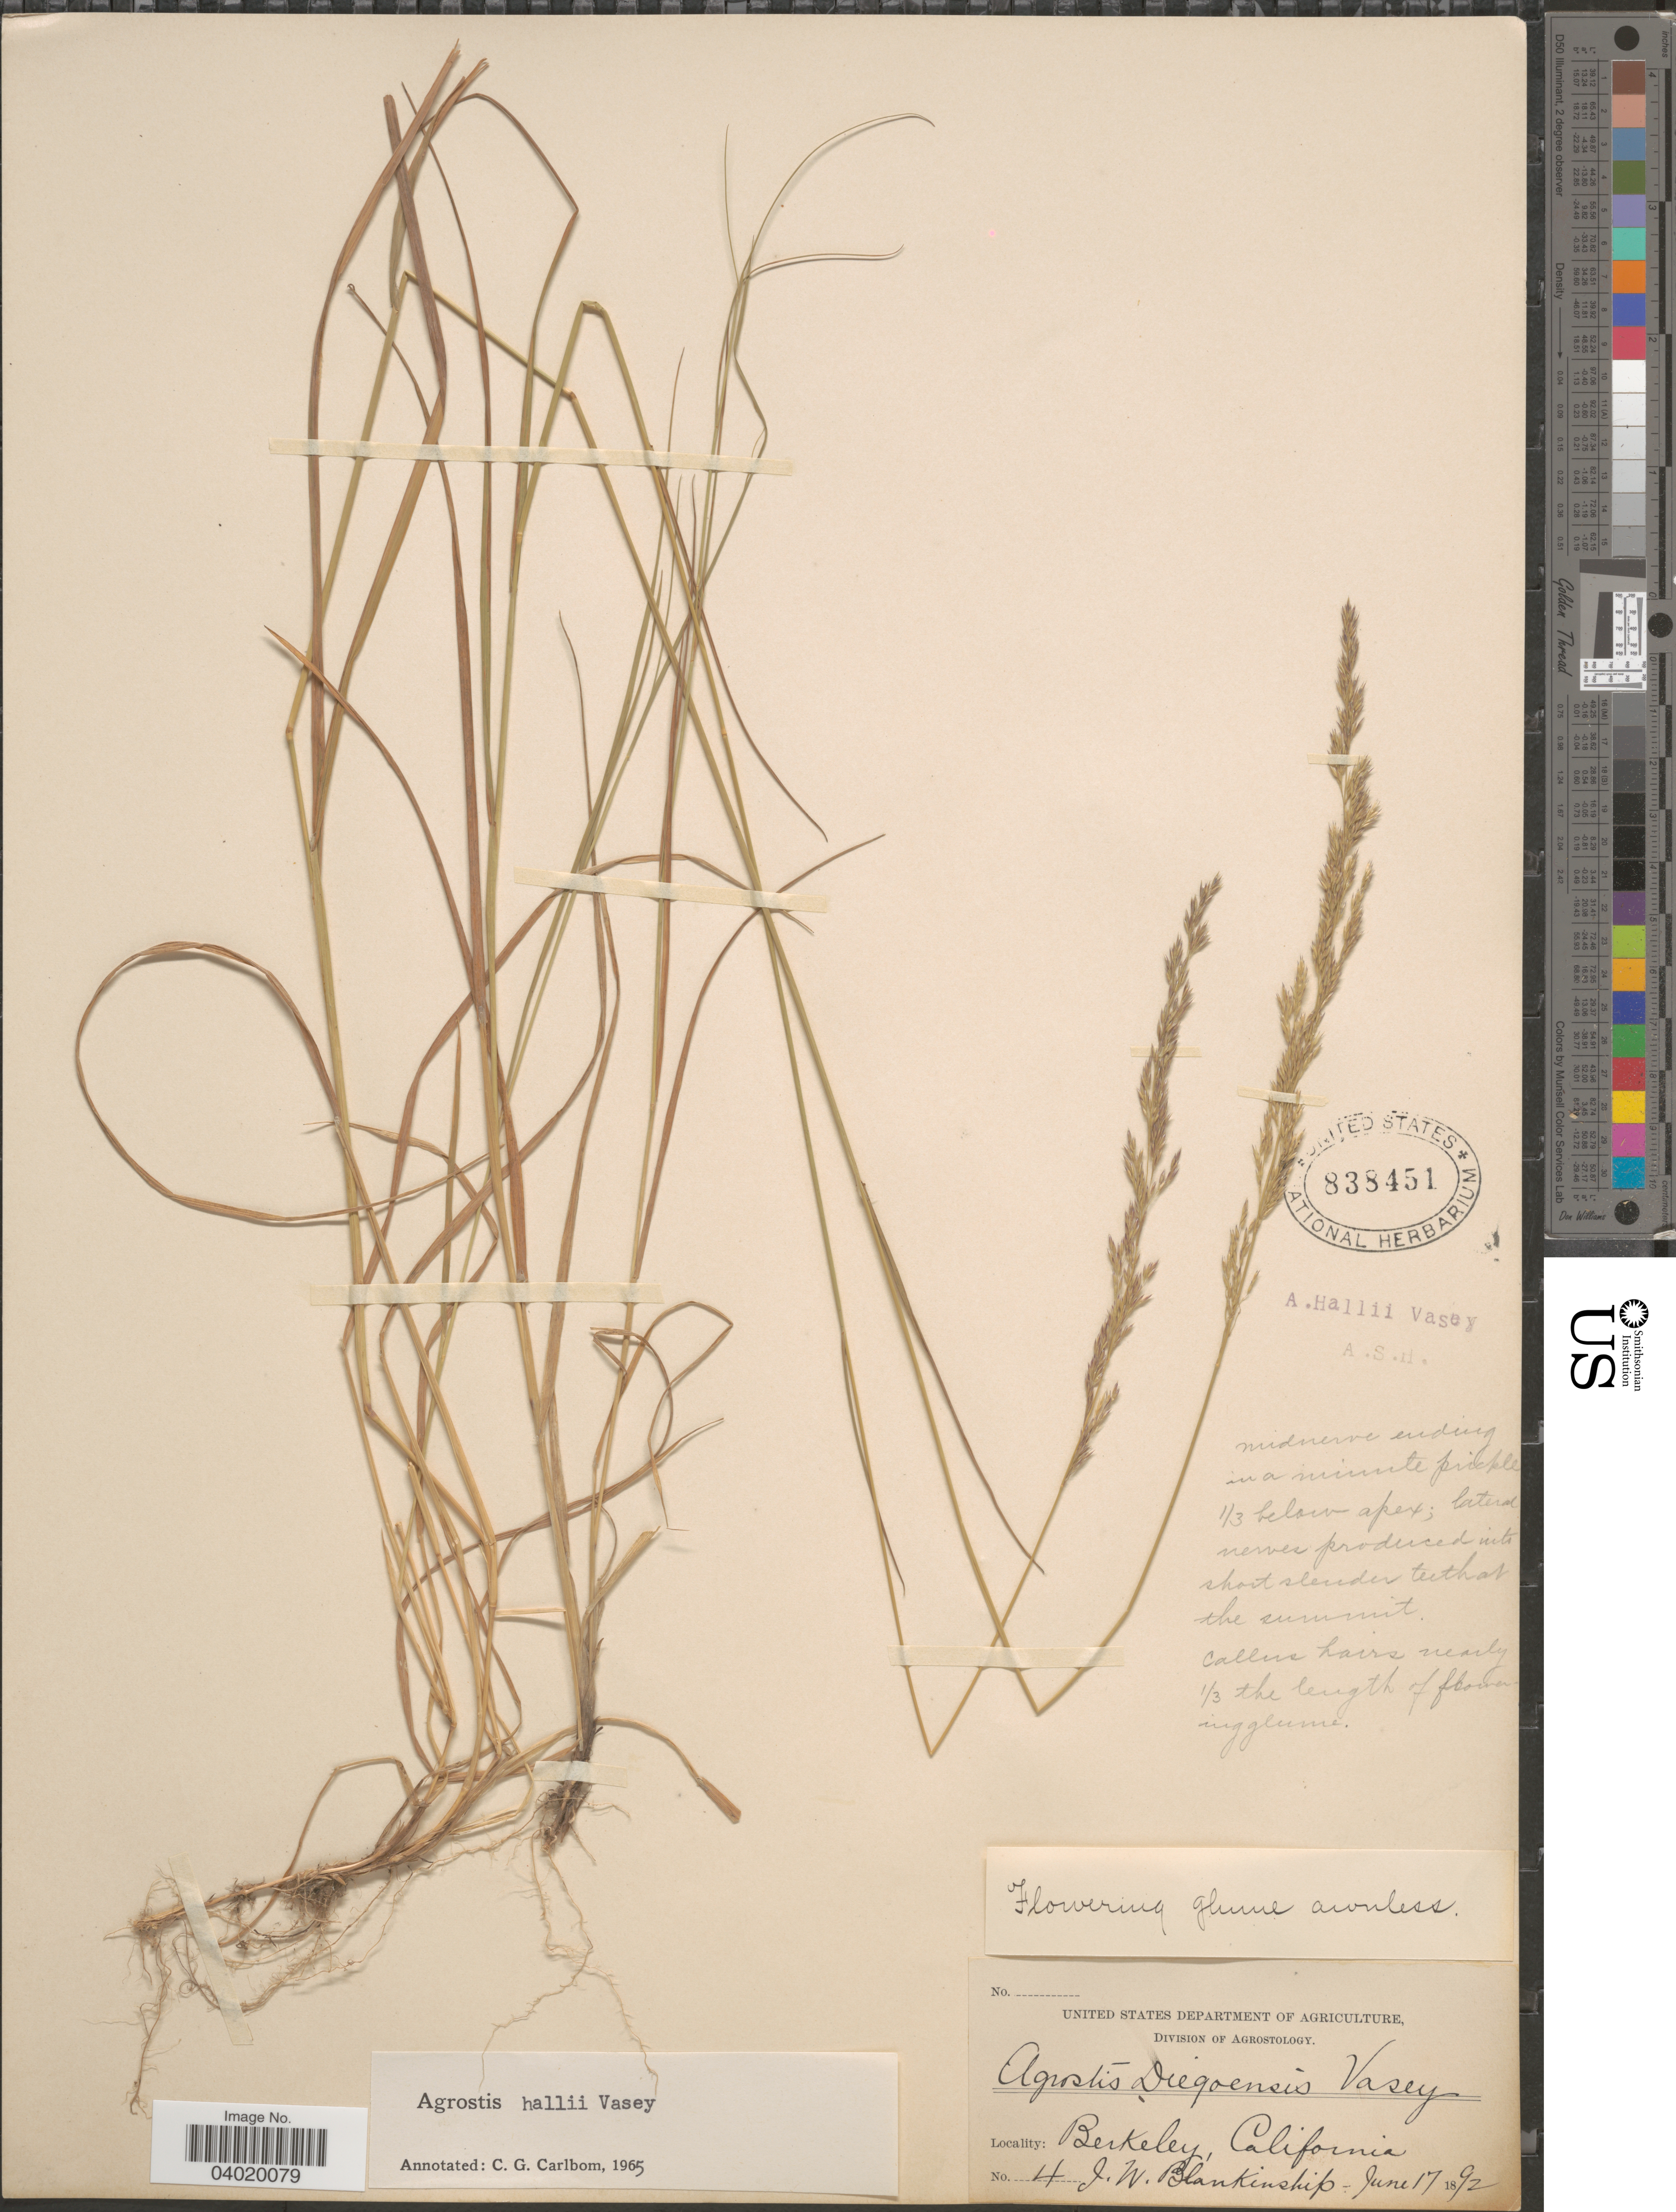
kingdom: Plantae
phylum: Tracheophyta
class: Liliopsida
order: Poales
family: Poaceae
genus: Agrostis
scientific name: Agrostis hallii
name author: Vasey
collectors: J. W. Blankinship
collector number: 4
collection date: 1892-06-17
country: United States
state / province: California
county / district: Alameda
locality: Berkeley.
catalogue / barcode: US 838451